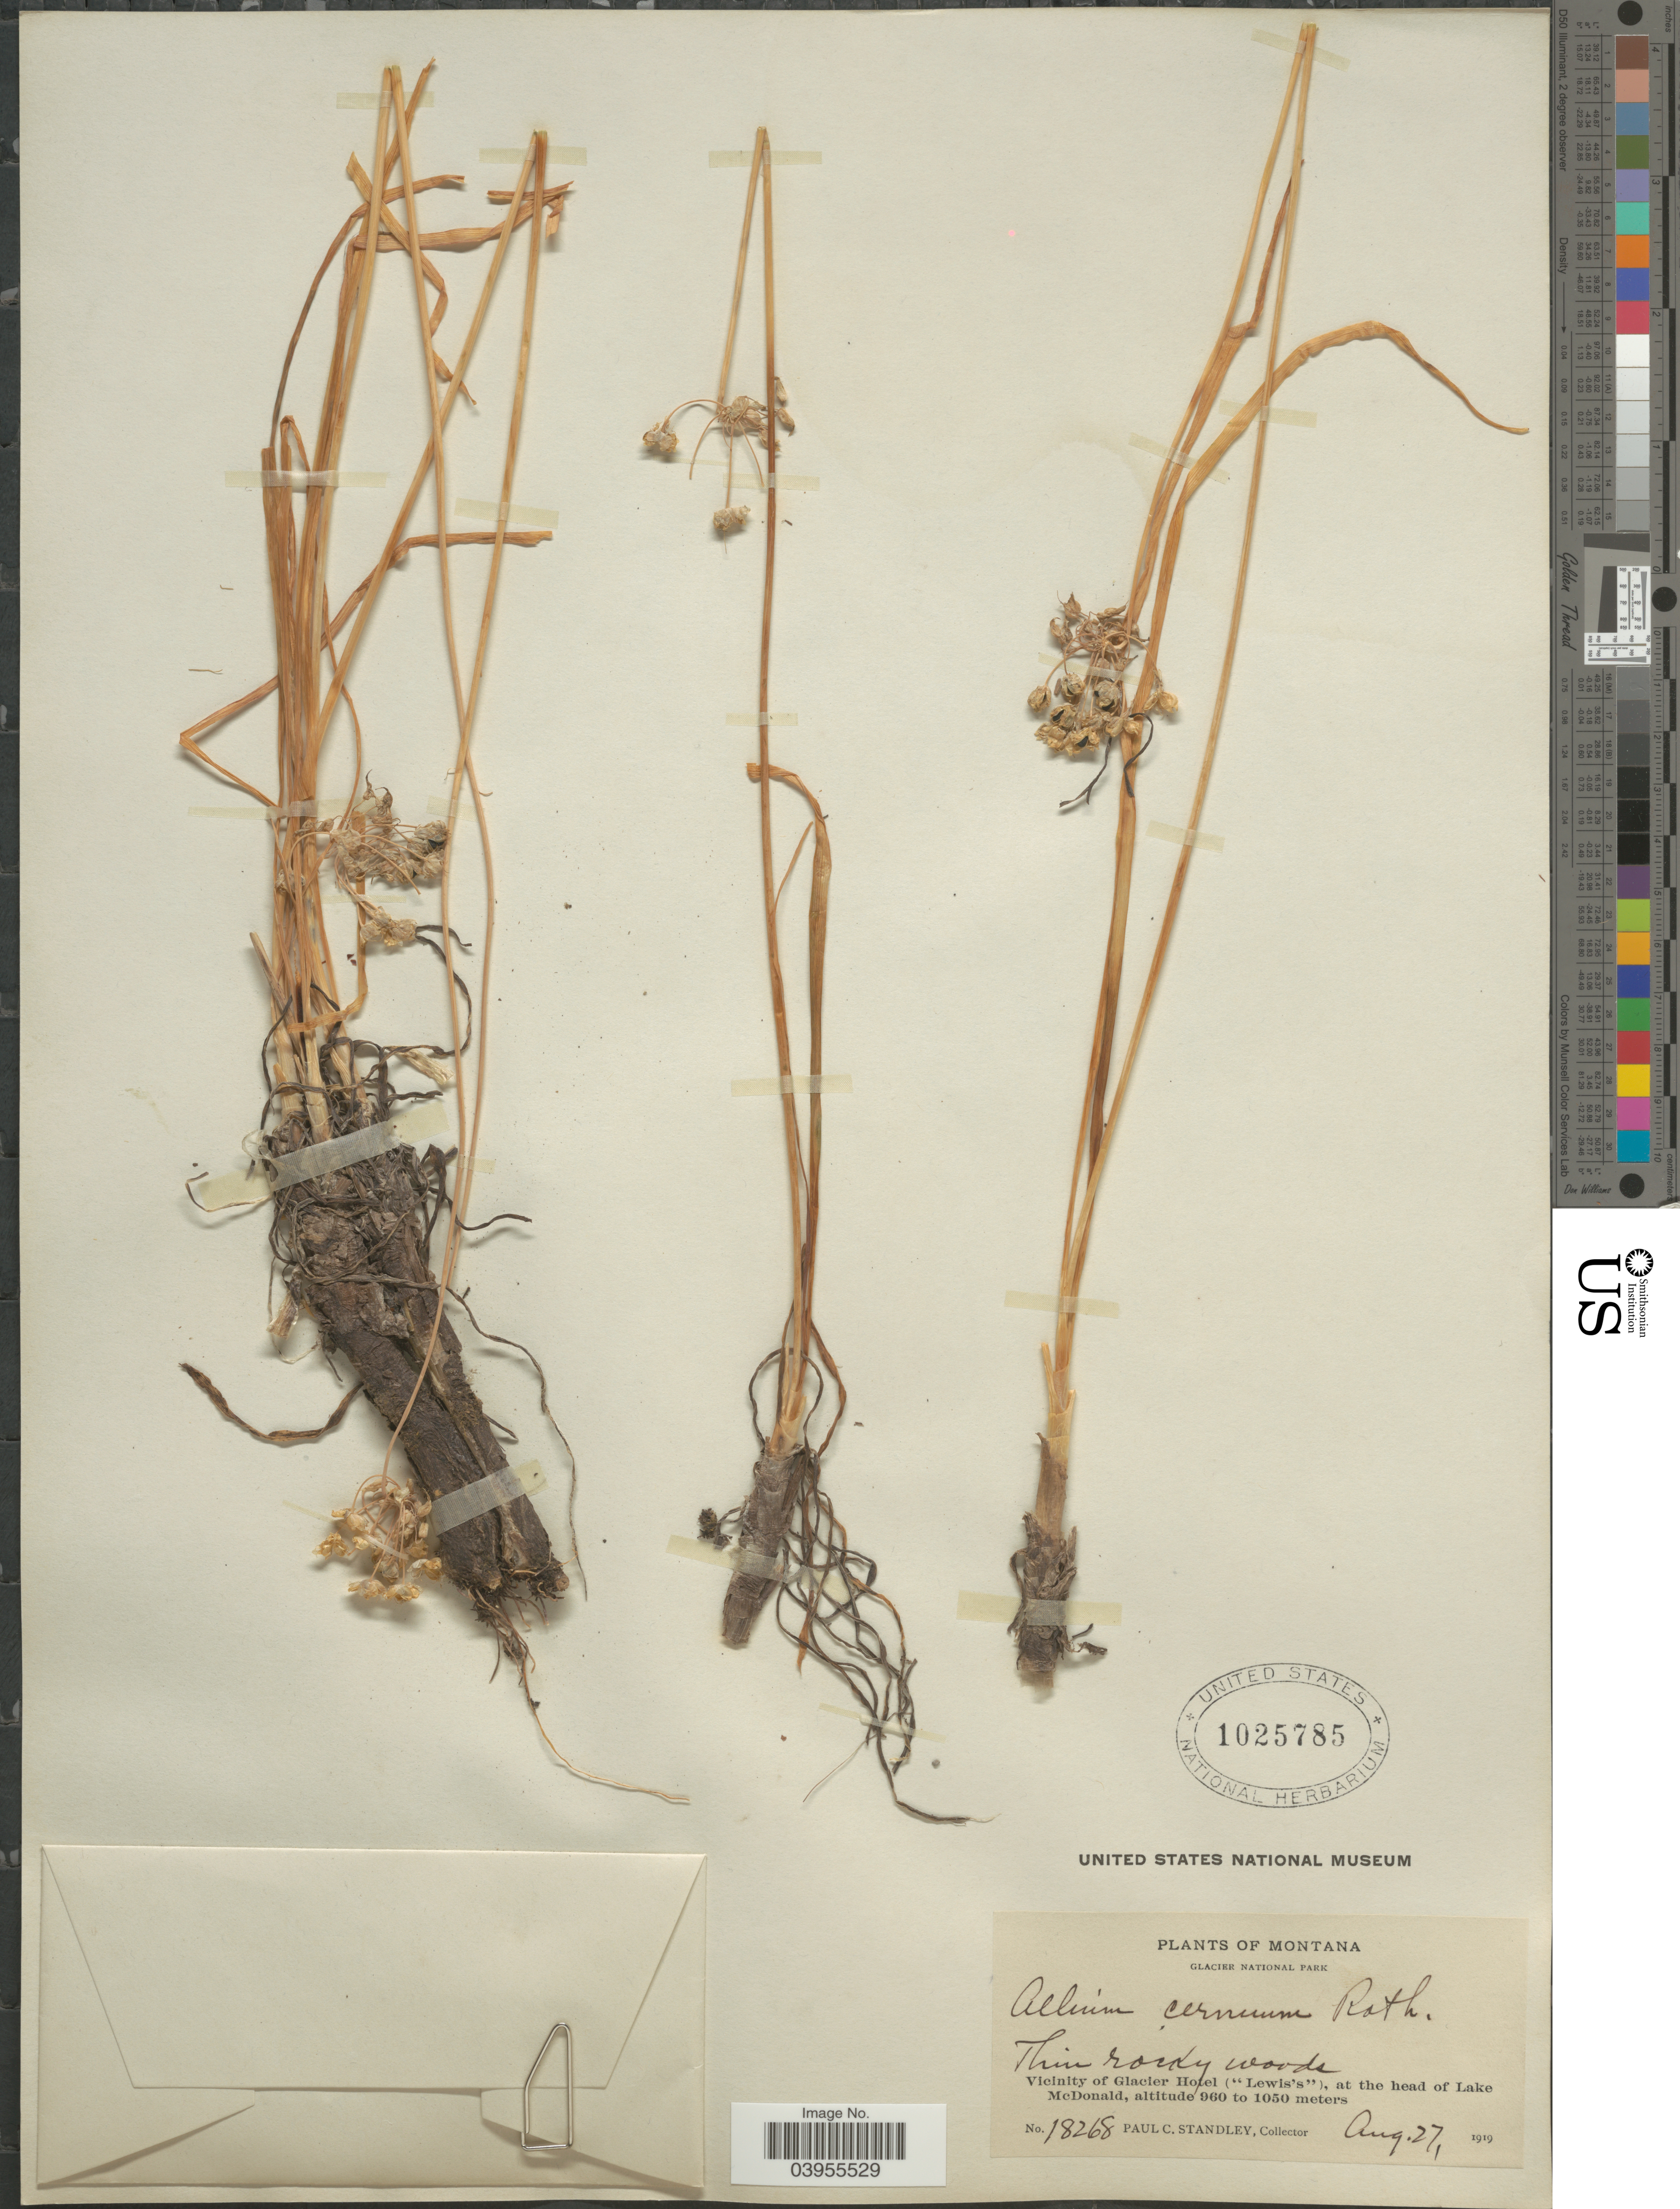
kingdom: Plantae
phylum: Tracheophyta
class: Liliopsida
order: Asparagales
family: Amaryllidaceae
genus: Allium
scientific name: Allium cernuum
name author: Roth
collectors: P. C. Standley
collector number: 18268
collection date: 1919-08-27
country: United States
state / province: Montana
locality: Glacier National Park. Vicinity of Glacier Hotel ("Lewis's"), at the head of Lake McDonald.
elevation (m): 960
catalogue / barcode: US 1025785